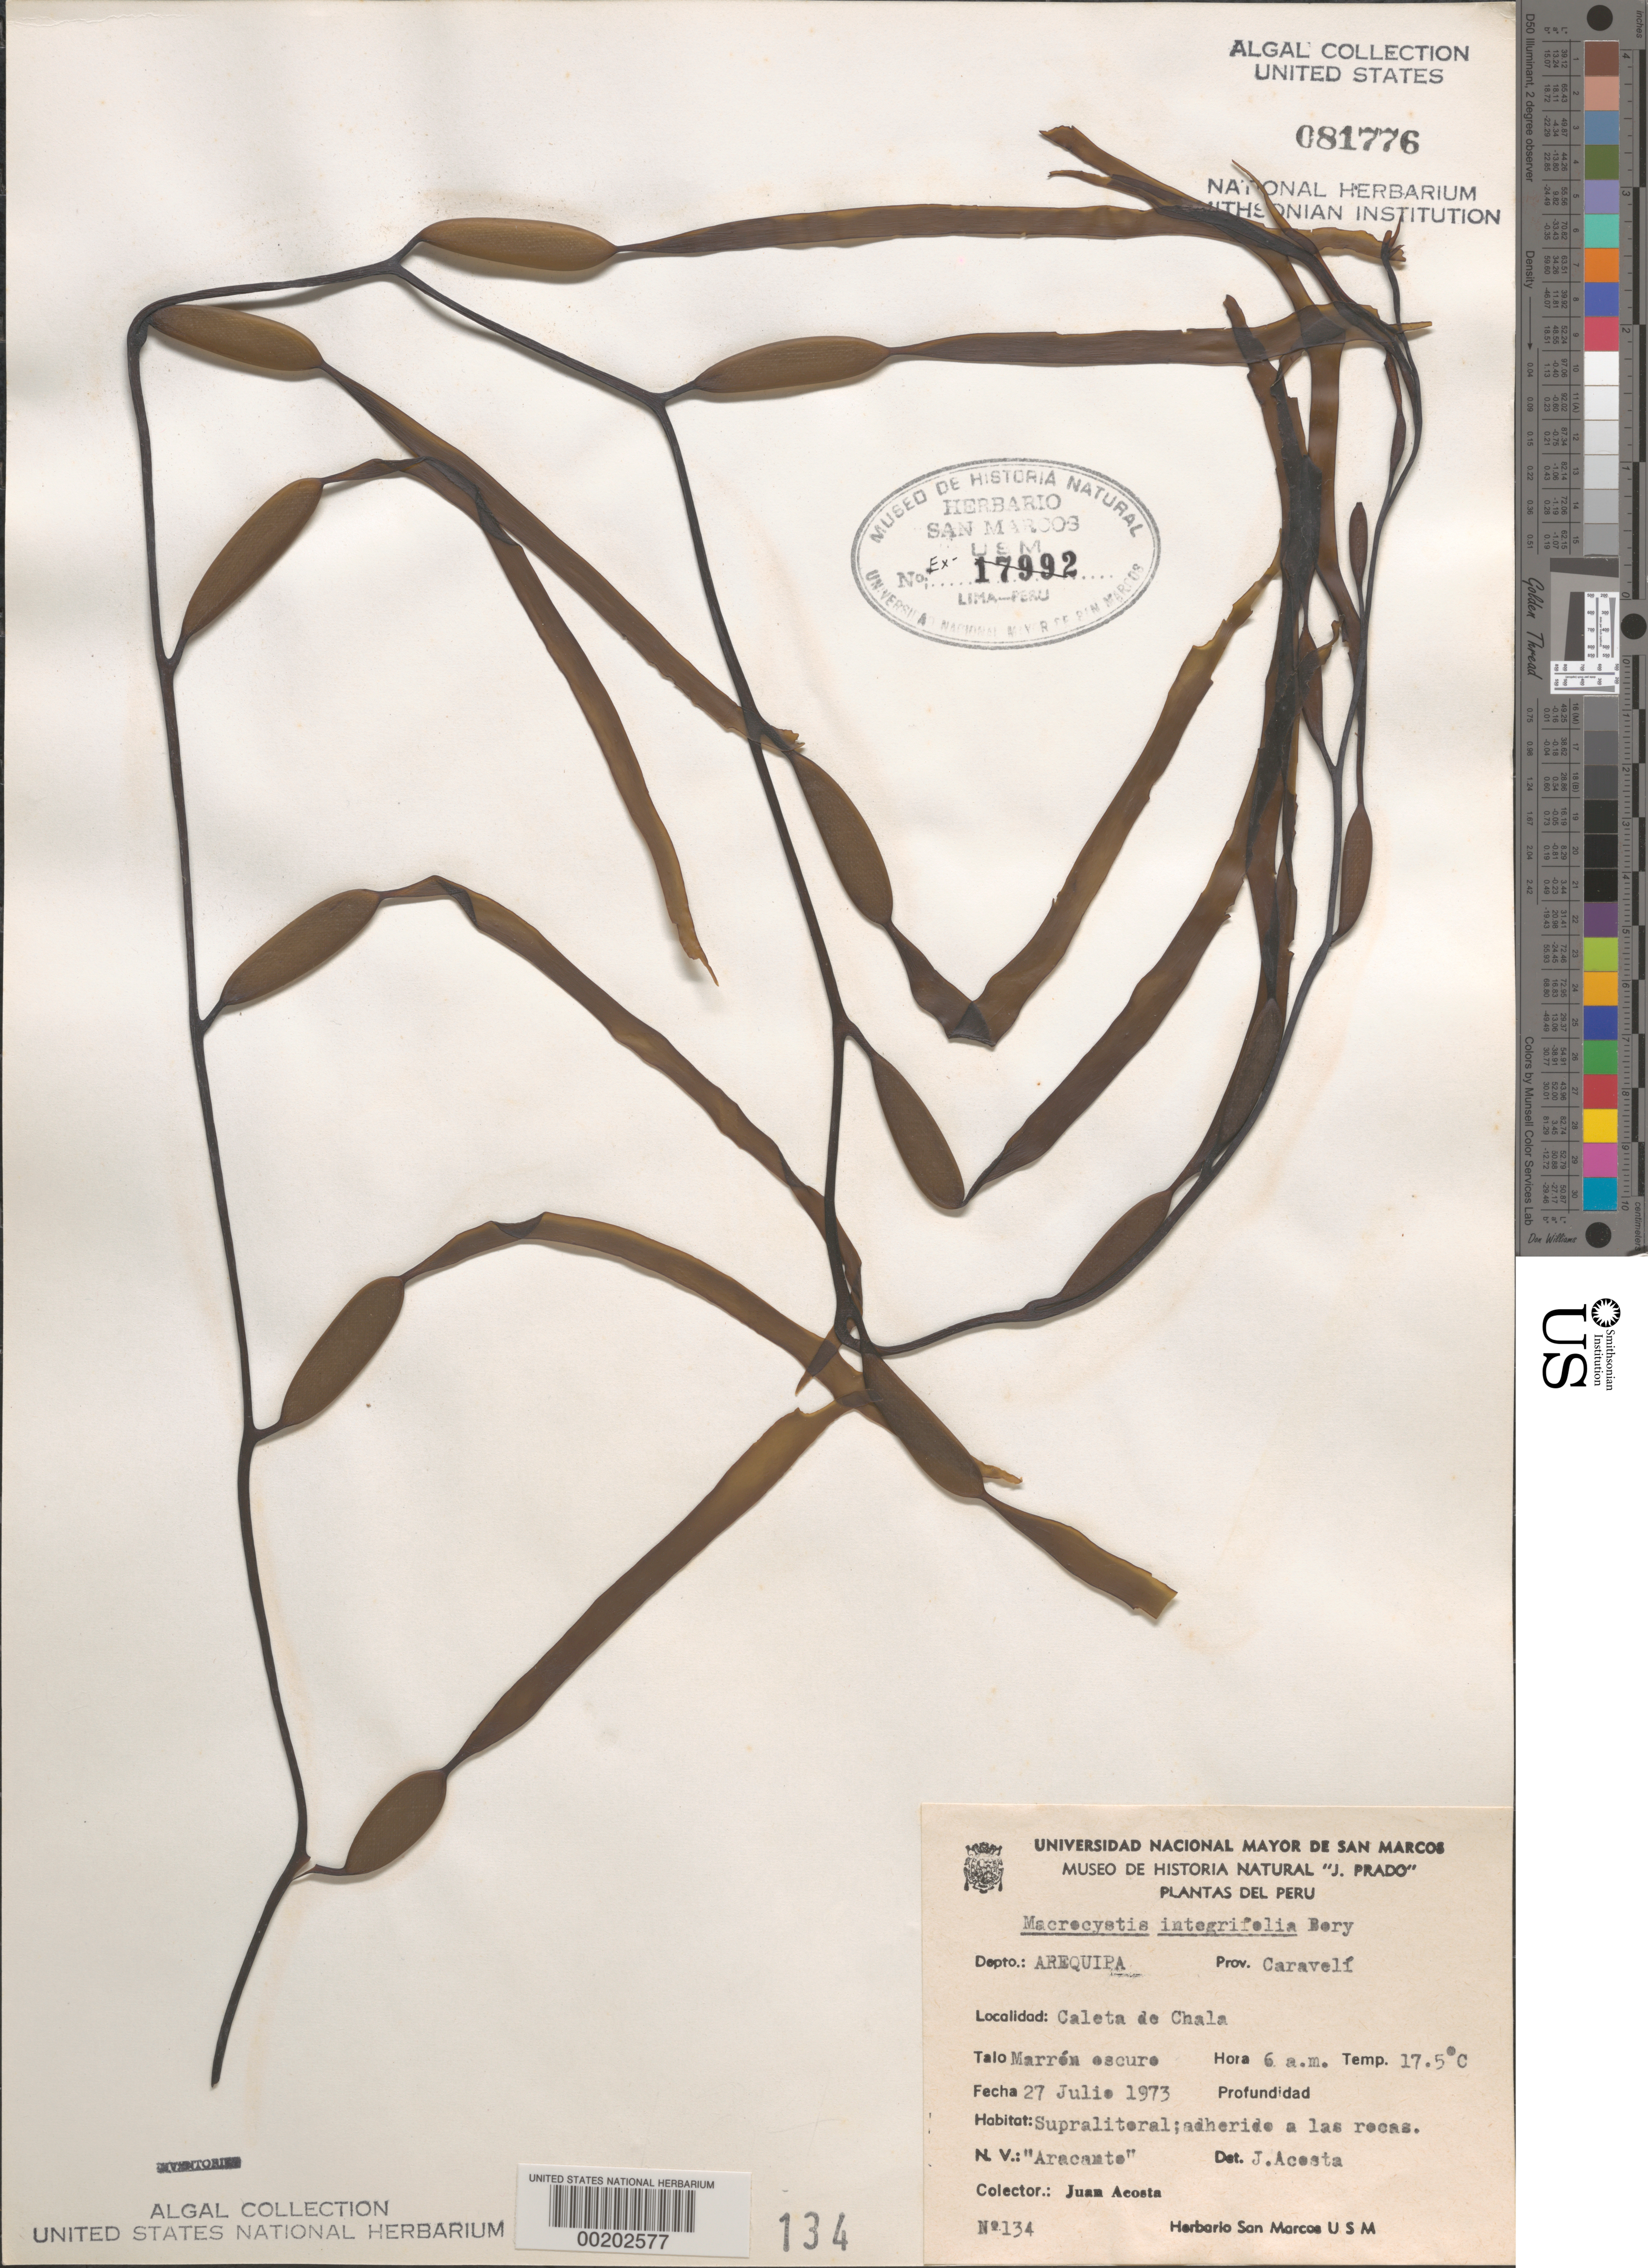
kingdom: Chromista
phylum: Ochrophyta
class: Phaeophyceae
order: Laminariales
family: Laminariaceae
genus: Macrocystis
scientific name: Macrocystis pyrifera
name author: (L.) C. Agardh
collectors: J. Acosta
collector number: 134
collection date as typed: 27 Jul 1973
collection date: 1973-07-27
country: Peru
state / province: Arequipa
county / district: Caravelí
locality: Caleta de Chala, Caravelí Province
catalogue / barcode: US 81776